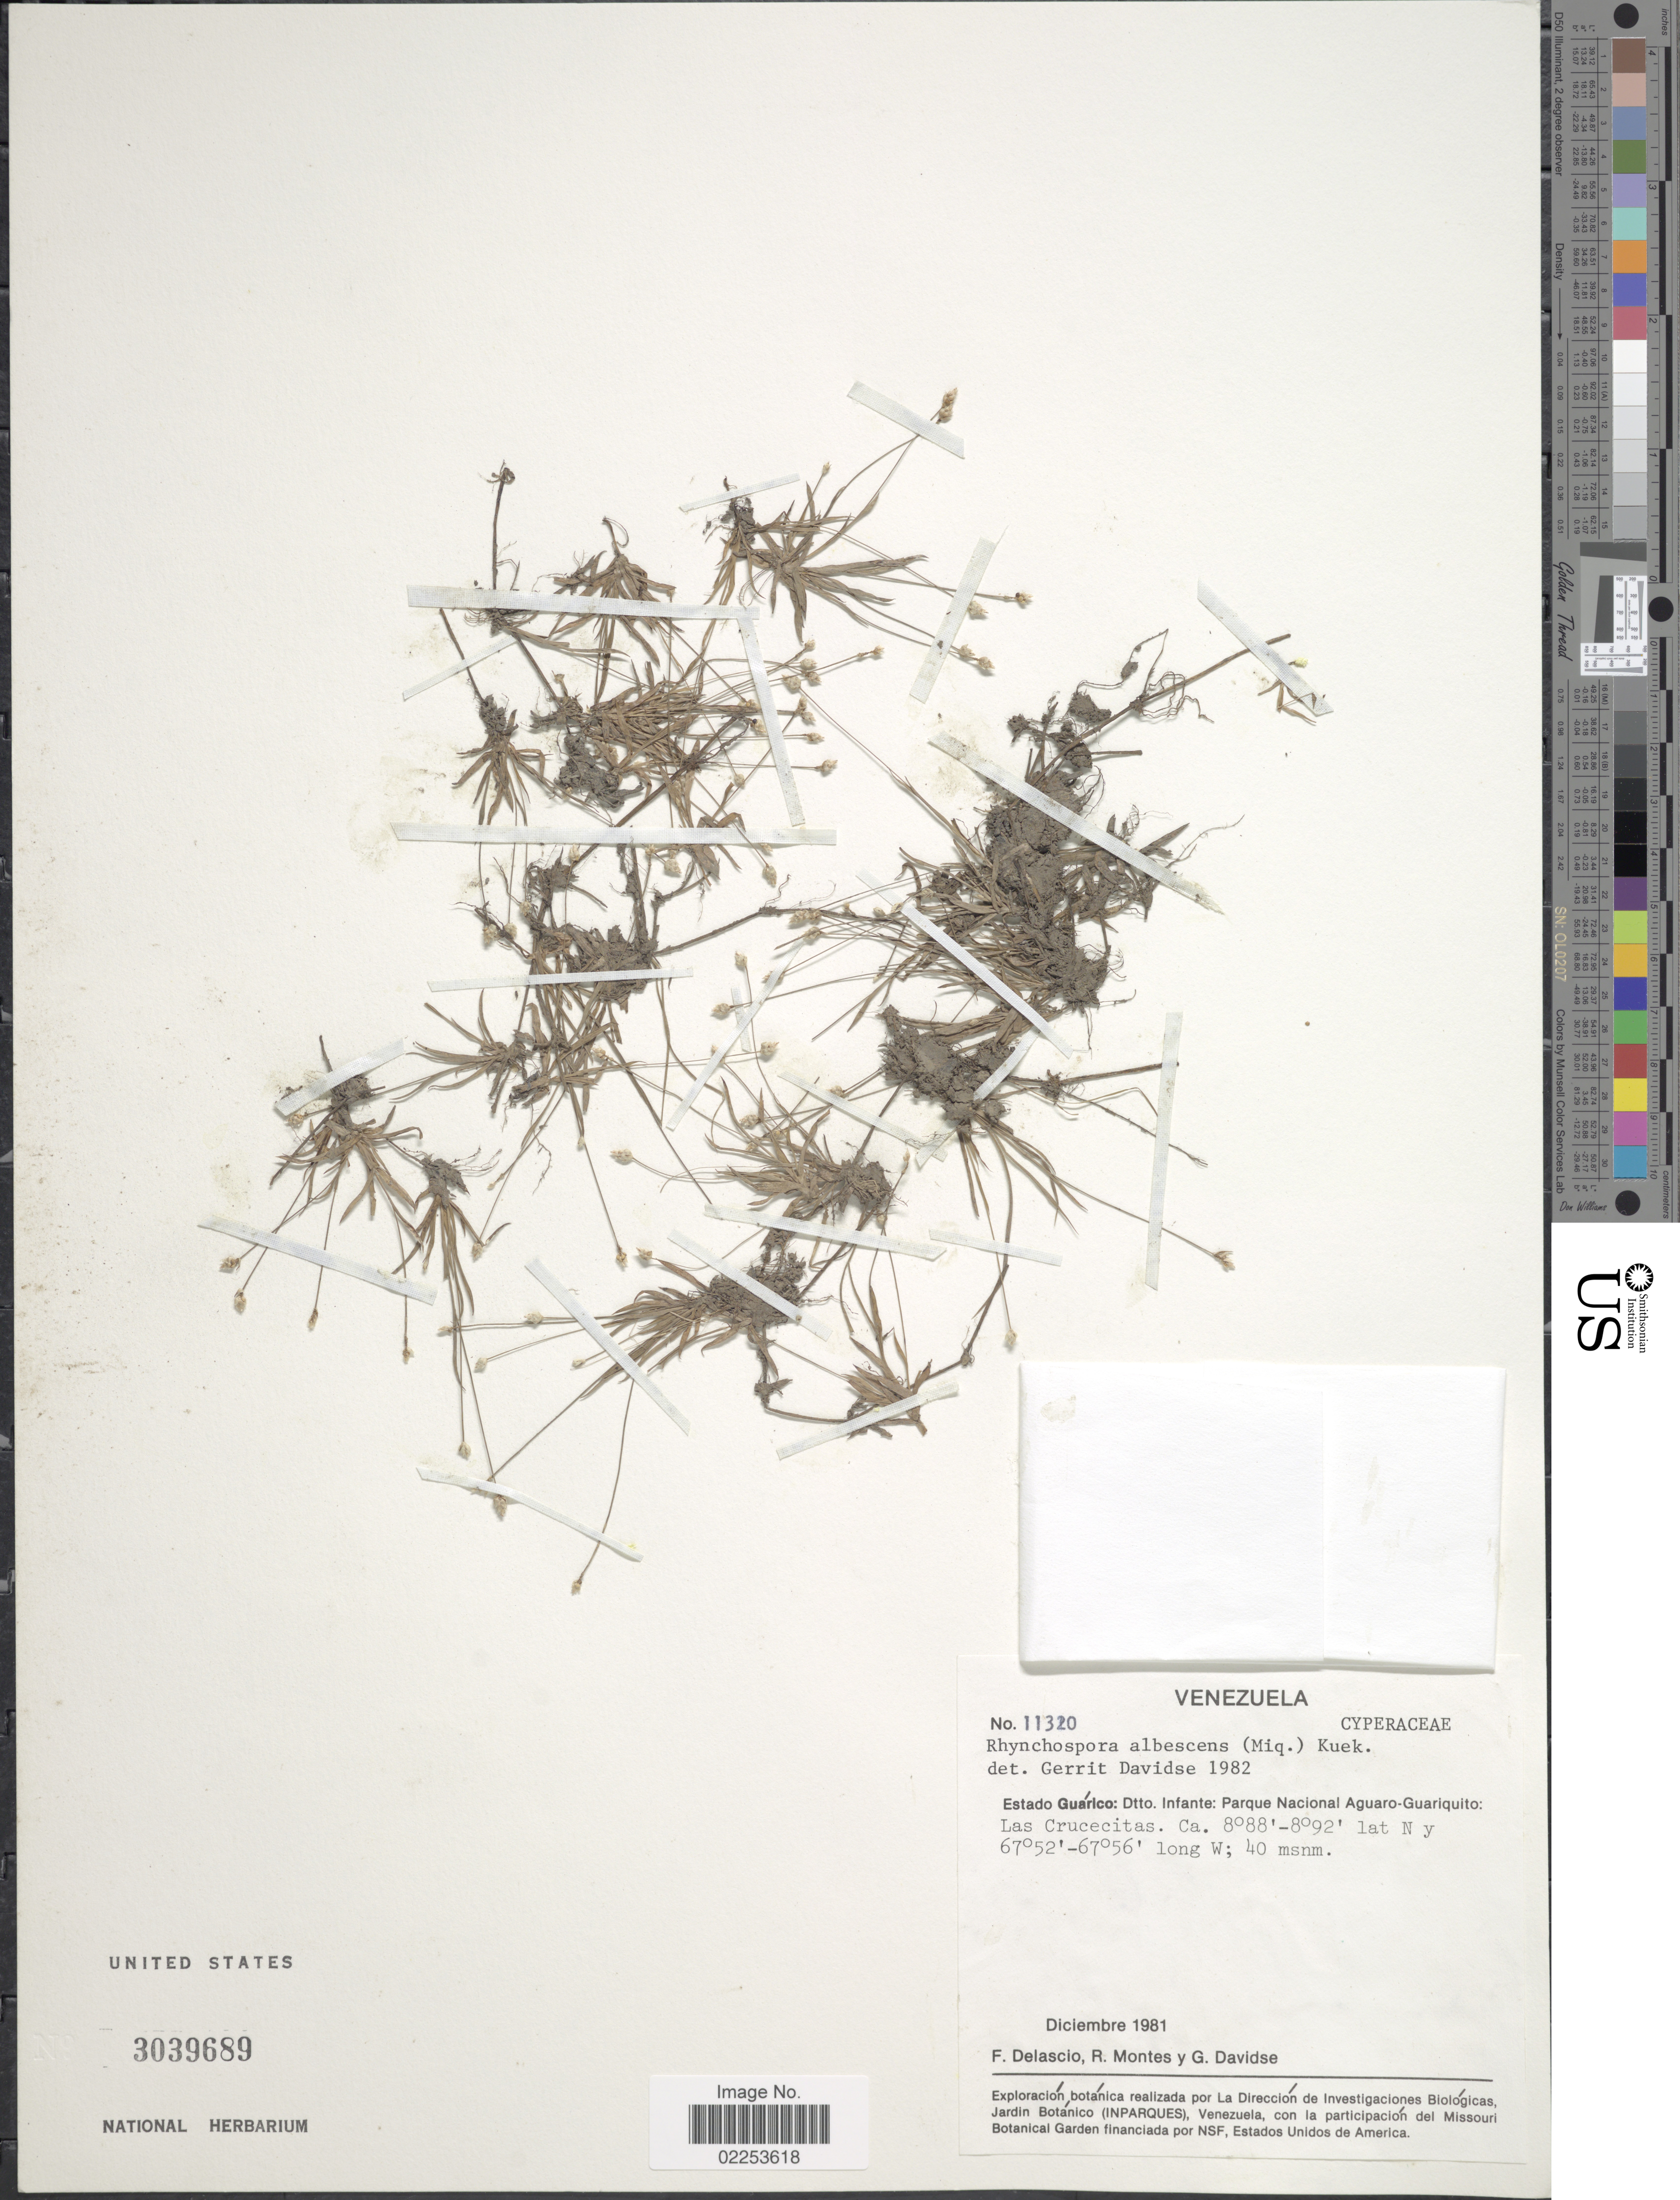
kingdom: Plantae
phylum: Tracheophyta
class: Liliopsida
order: Poales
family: Cyperaceae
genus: Rhynchospora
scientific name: Rhynchospora albescens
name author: (Miq.) Kük.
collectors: F. Delascio C., R. Montes & G. Davidse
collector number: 11320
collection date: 1981-12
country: Venezuela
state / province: Guárico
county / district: Leonardo Infante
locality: Estado Guarico: Dtto. Infante: Parque Nacional Aguaro-Guariquito: Las Crucecitas.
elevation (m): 40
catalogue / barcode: US 3039689